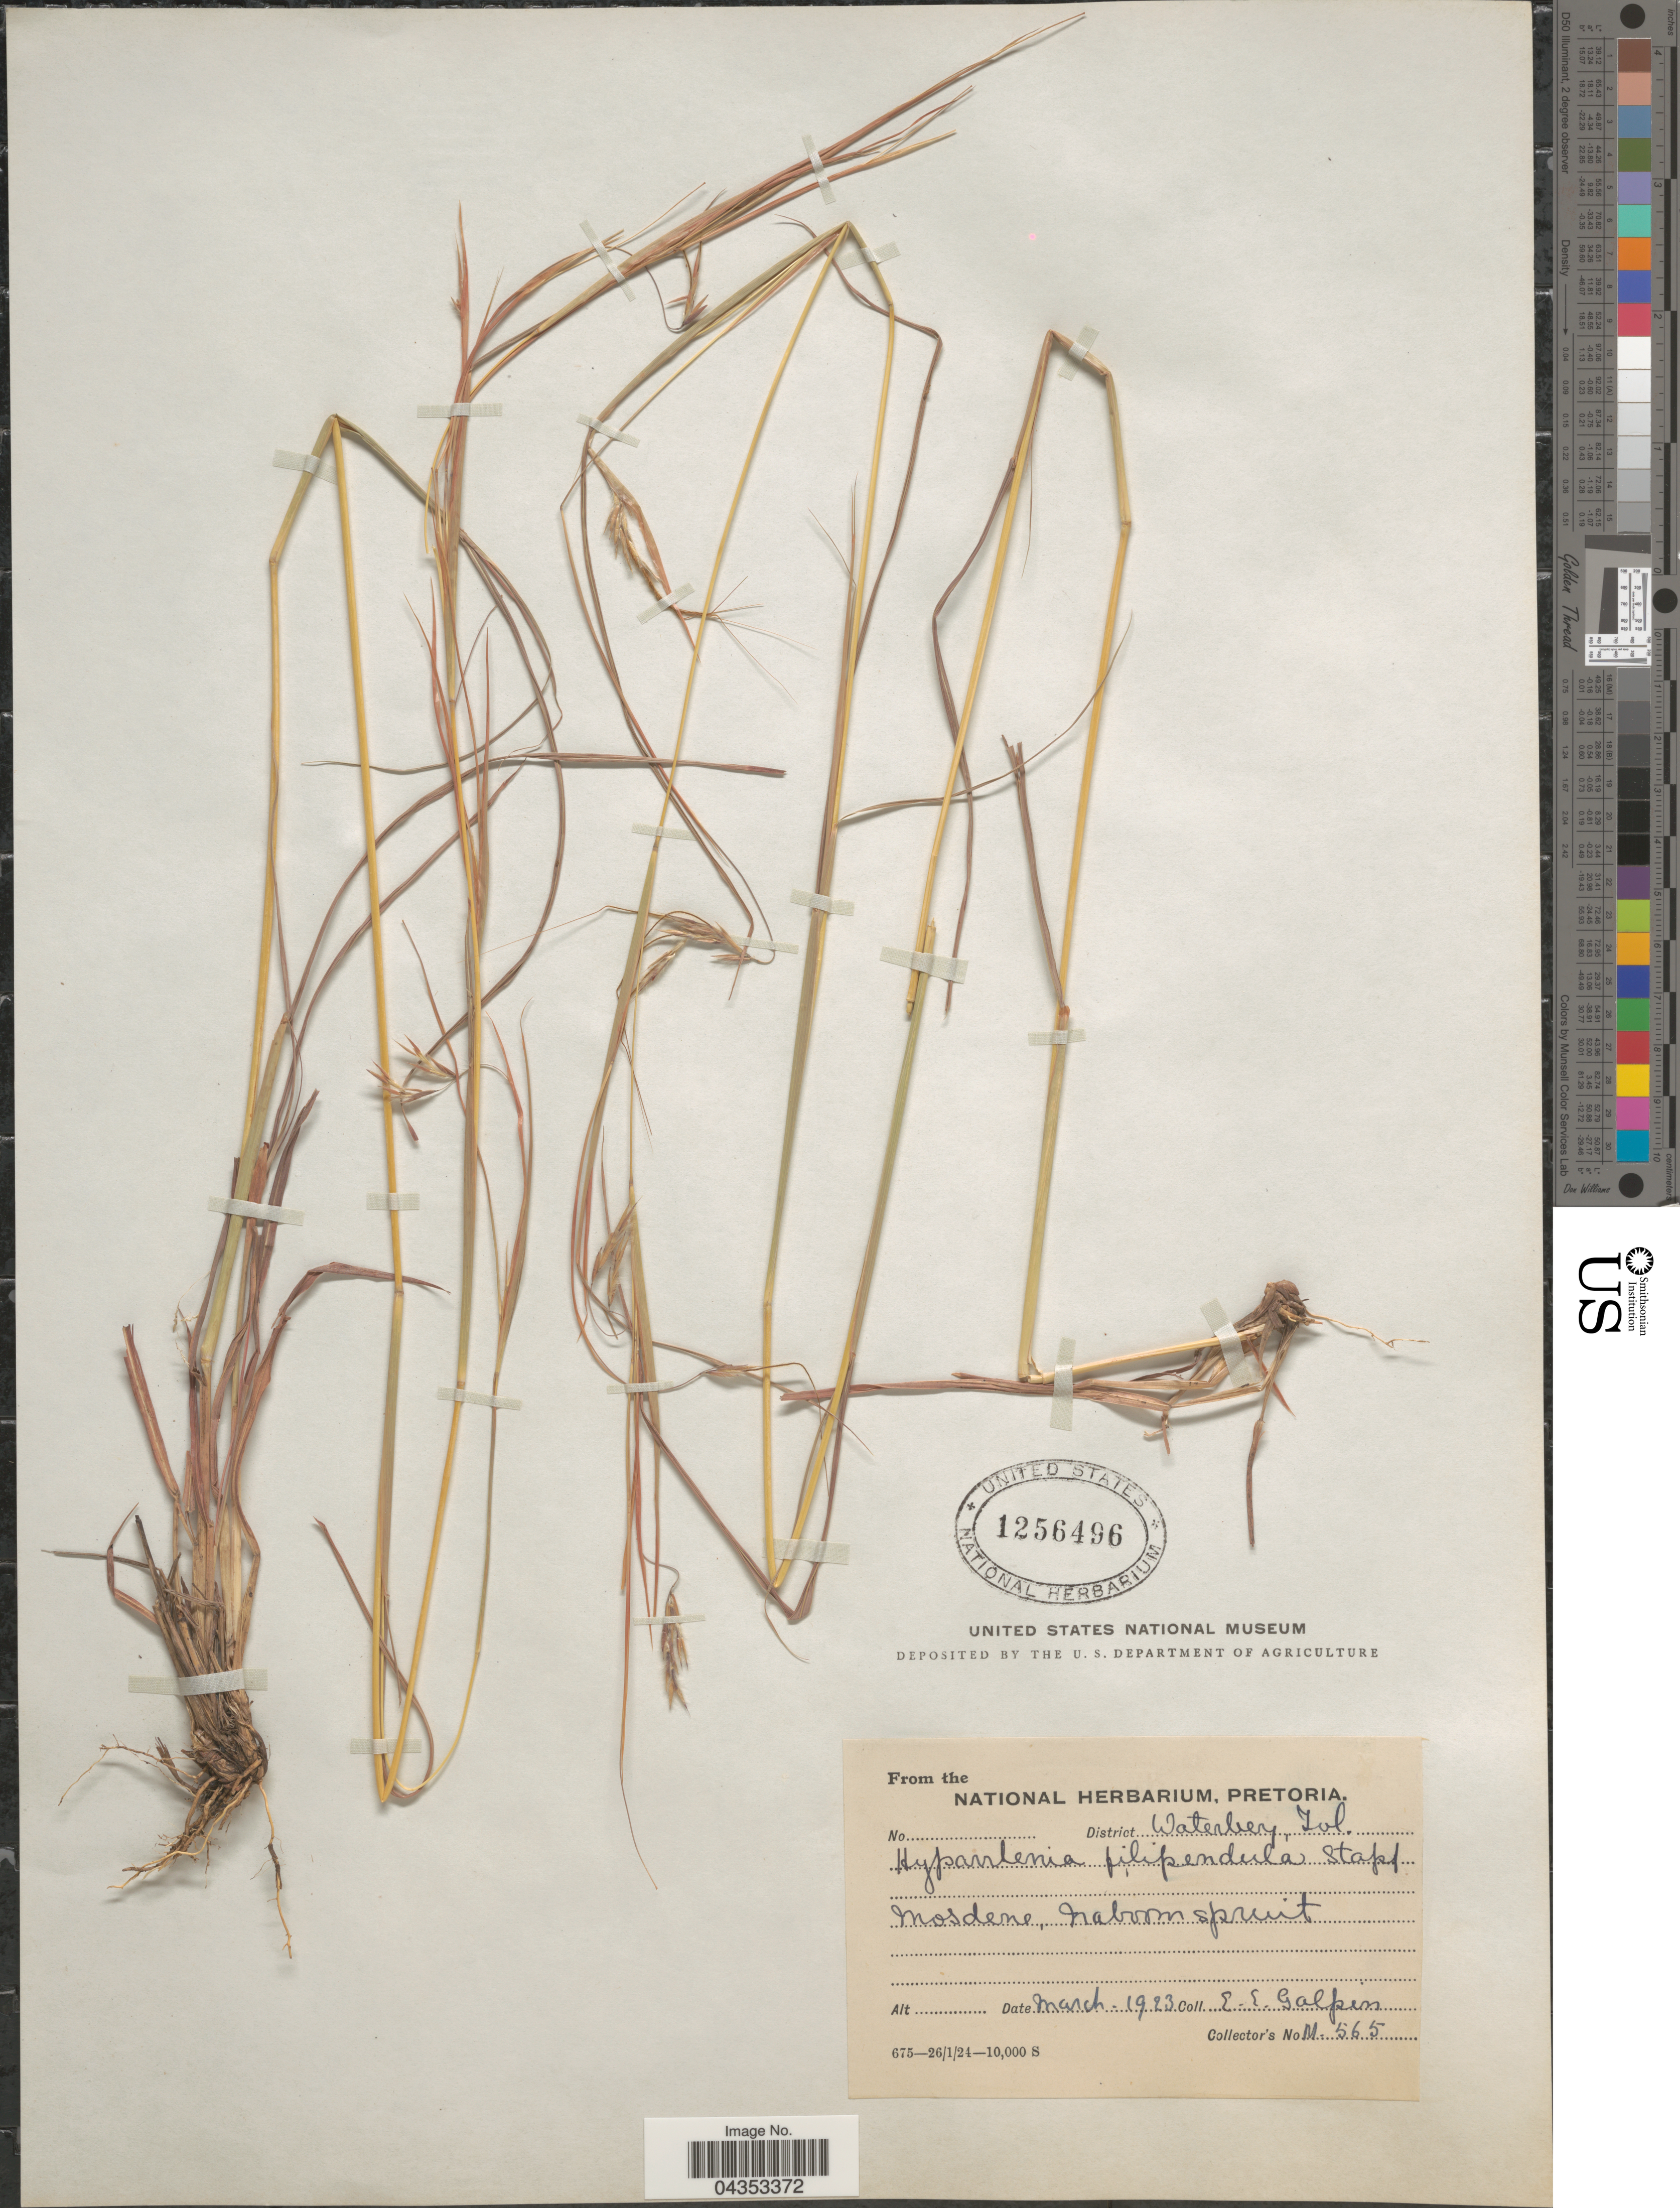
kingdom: Plantae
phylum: Tracheophyta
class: Liliopsida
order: Poales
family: Poaceae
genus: Hyparrhenia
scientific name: Hyparrhenia filipendula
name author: (Hochr.) Stapf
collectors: E. Galpin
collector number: M.565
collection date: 1923-03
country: South Africa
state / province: Limpopo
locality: District Waterberg, Tvl. Mosdene, Naboomspruit.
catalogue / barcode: US 1256496